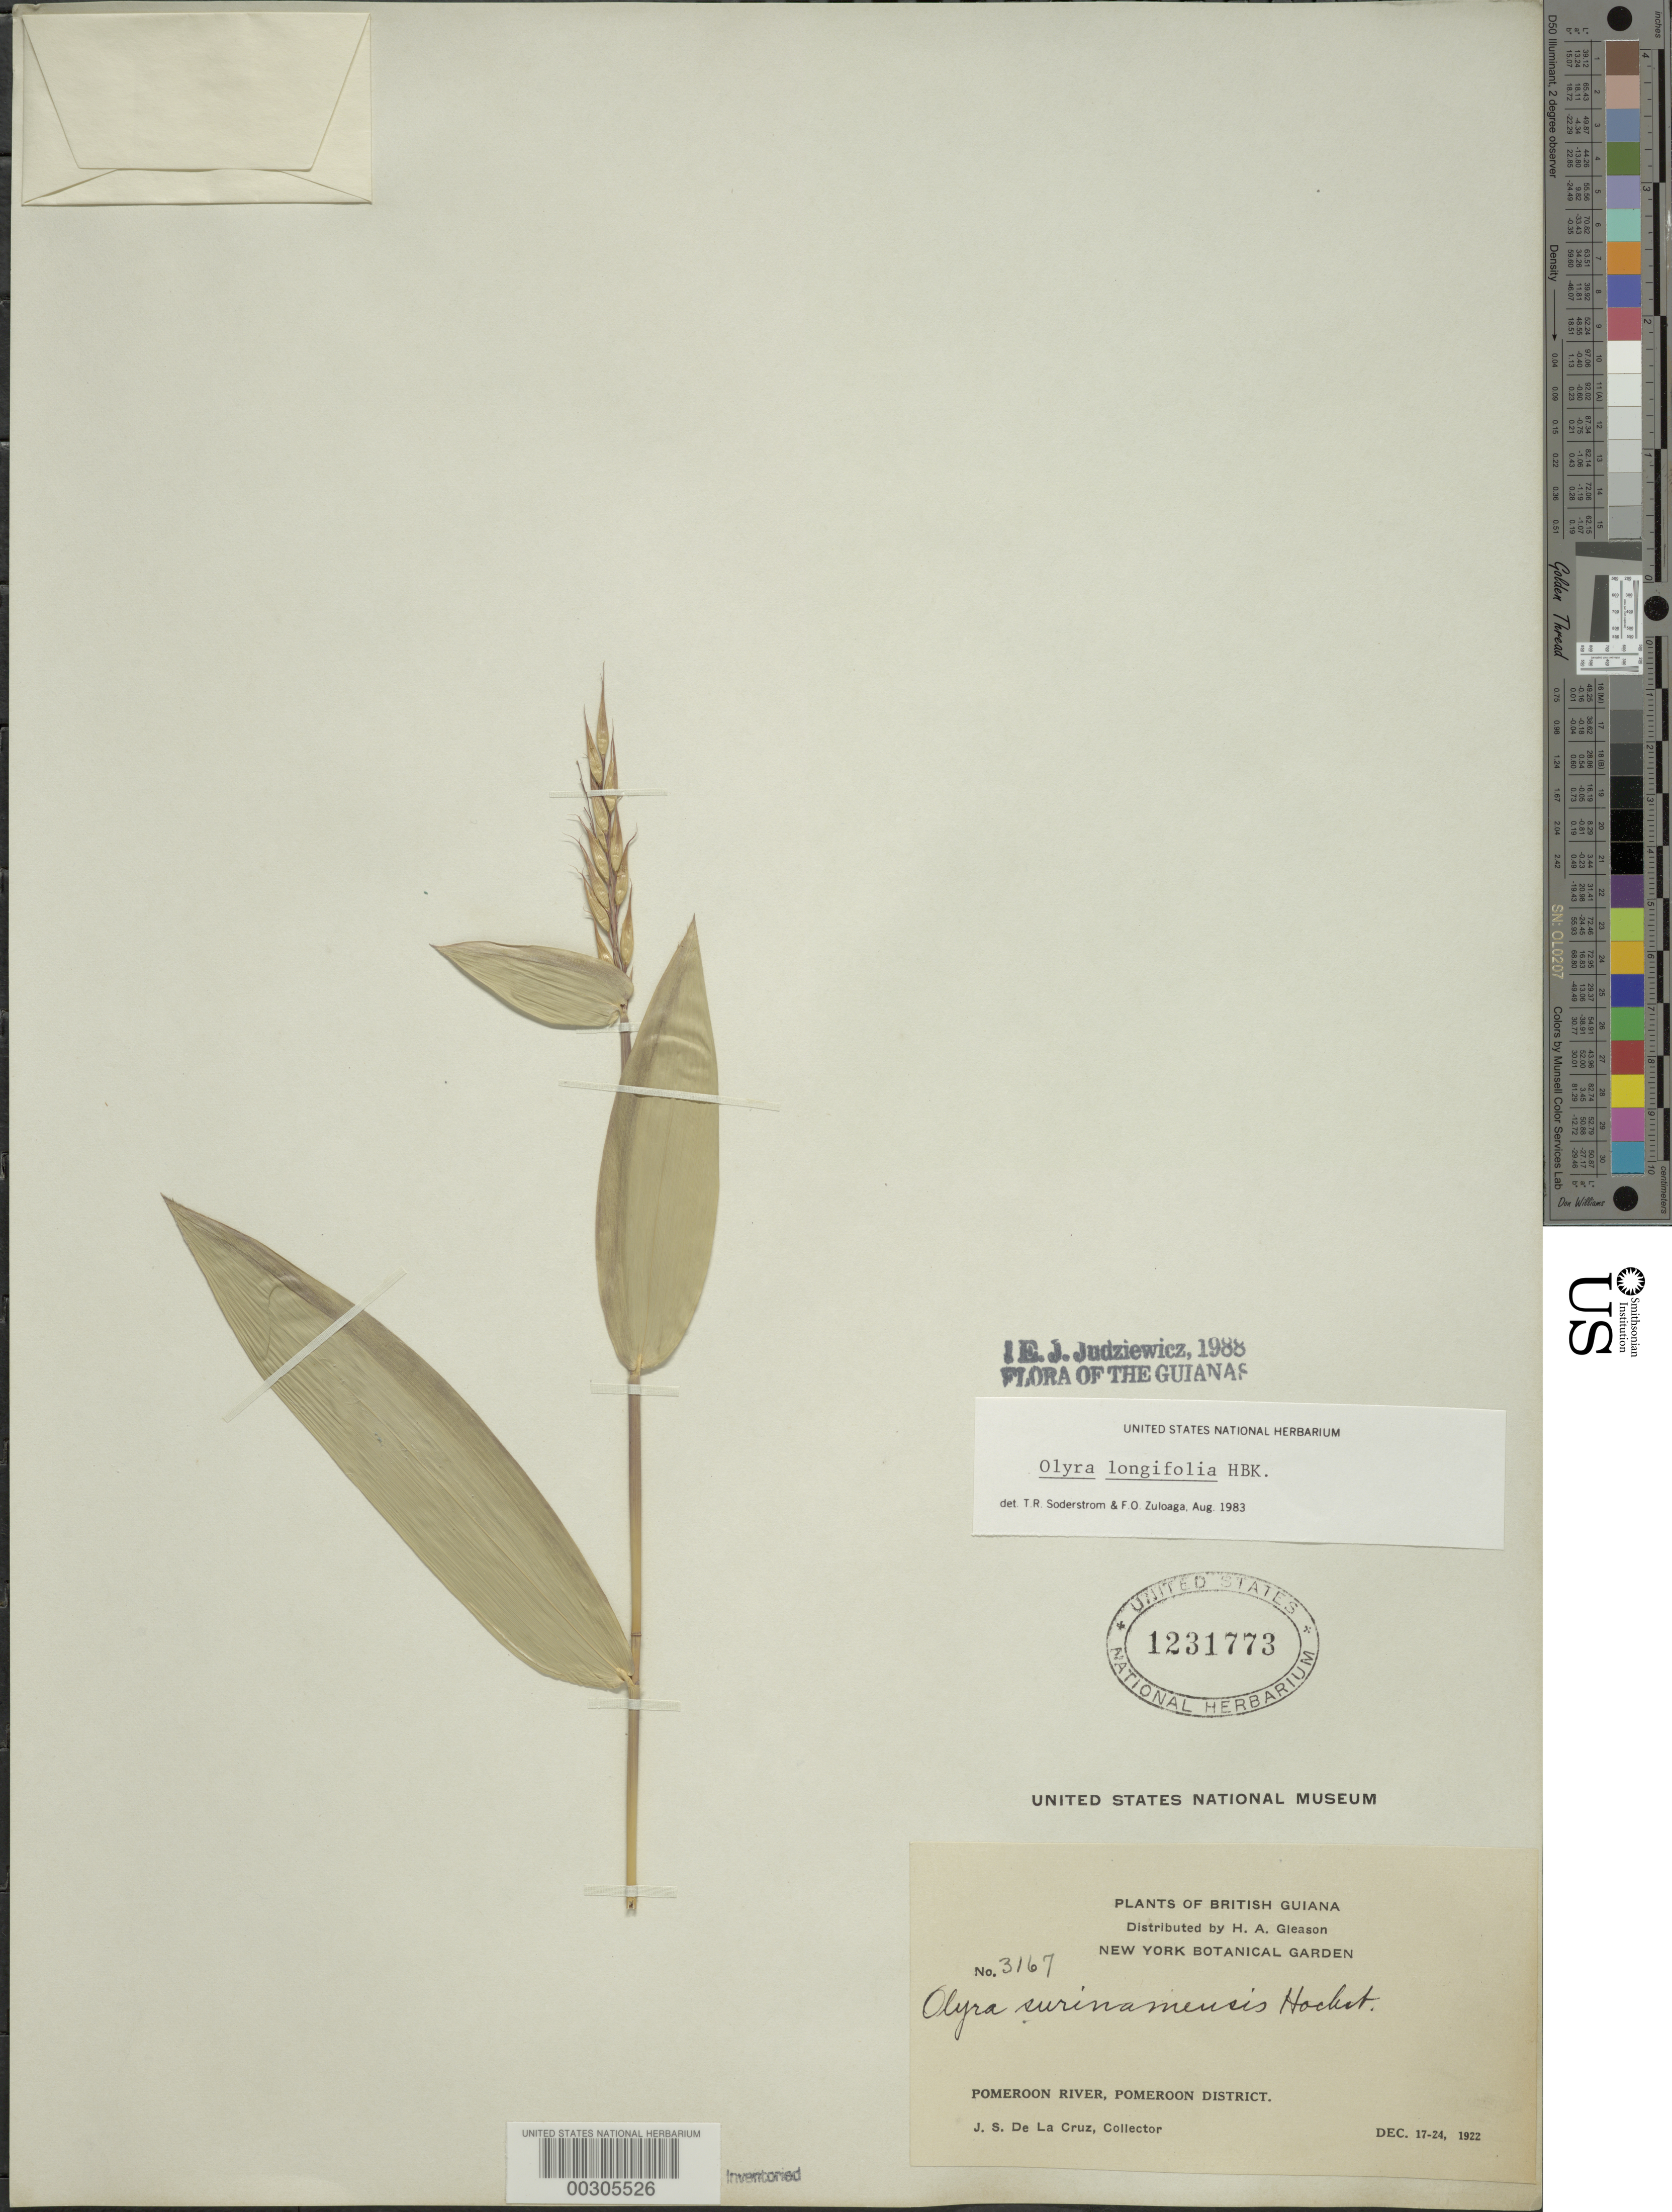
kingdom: Plantae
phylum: Tracheophyta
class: Liliopsida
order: Poales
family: Poaceae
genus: Olyra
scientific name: Olyra longifolia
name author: Kunth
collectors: J. S. de la Cruz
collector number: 3167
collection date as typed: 17 Dec 1922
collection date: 1922-12-17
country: Guyana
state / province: Pomeroon-Supenaam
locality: Pomeroon river, pomeroon dist.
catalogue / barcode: US 1231773